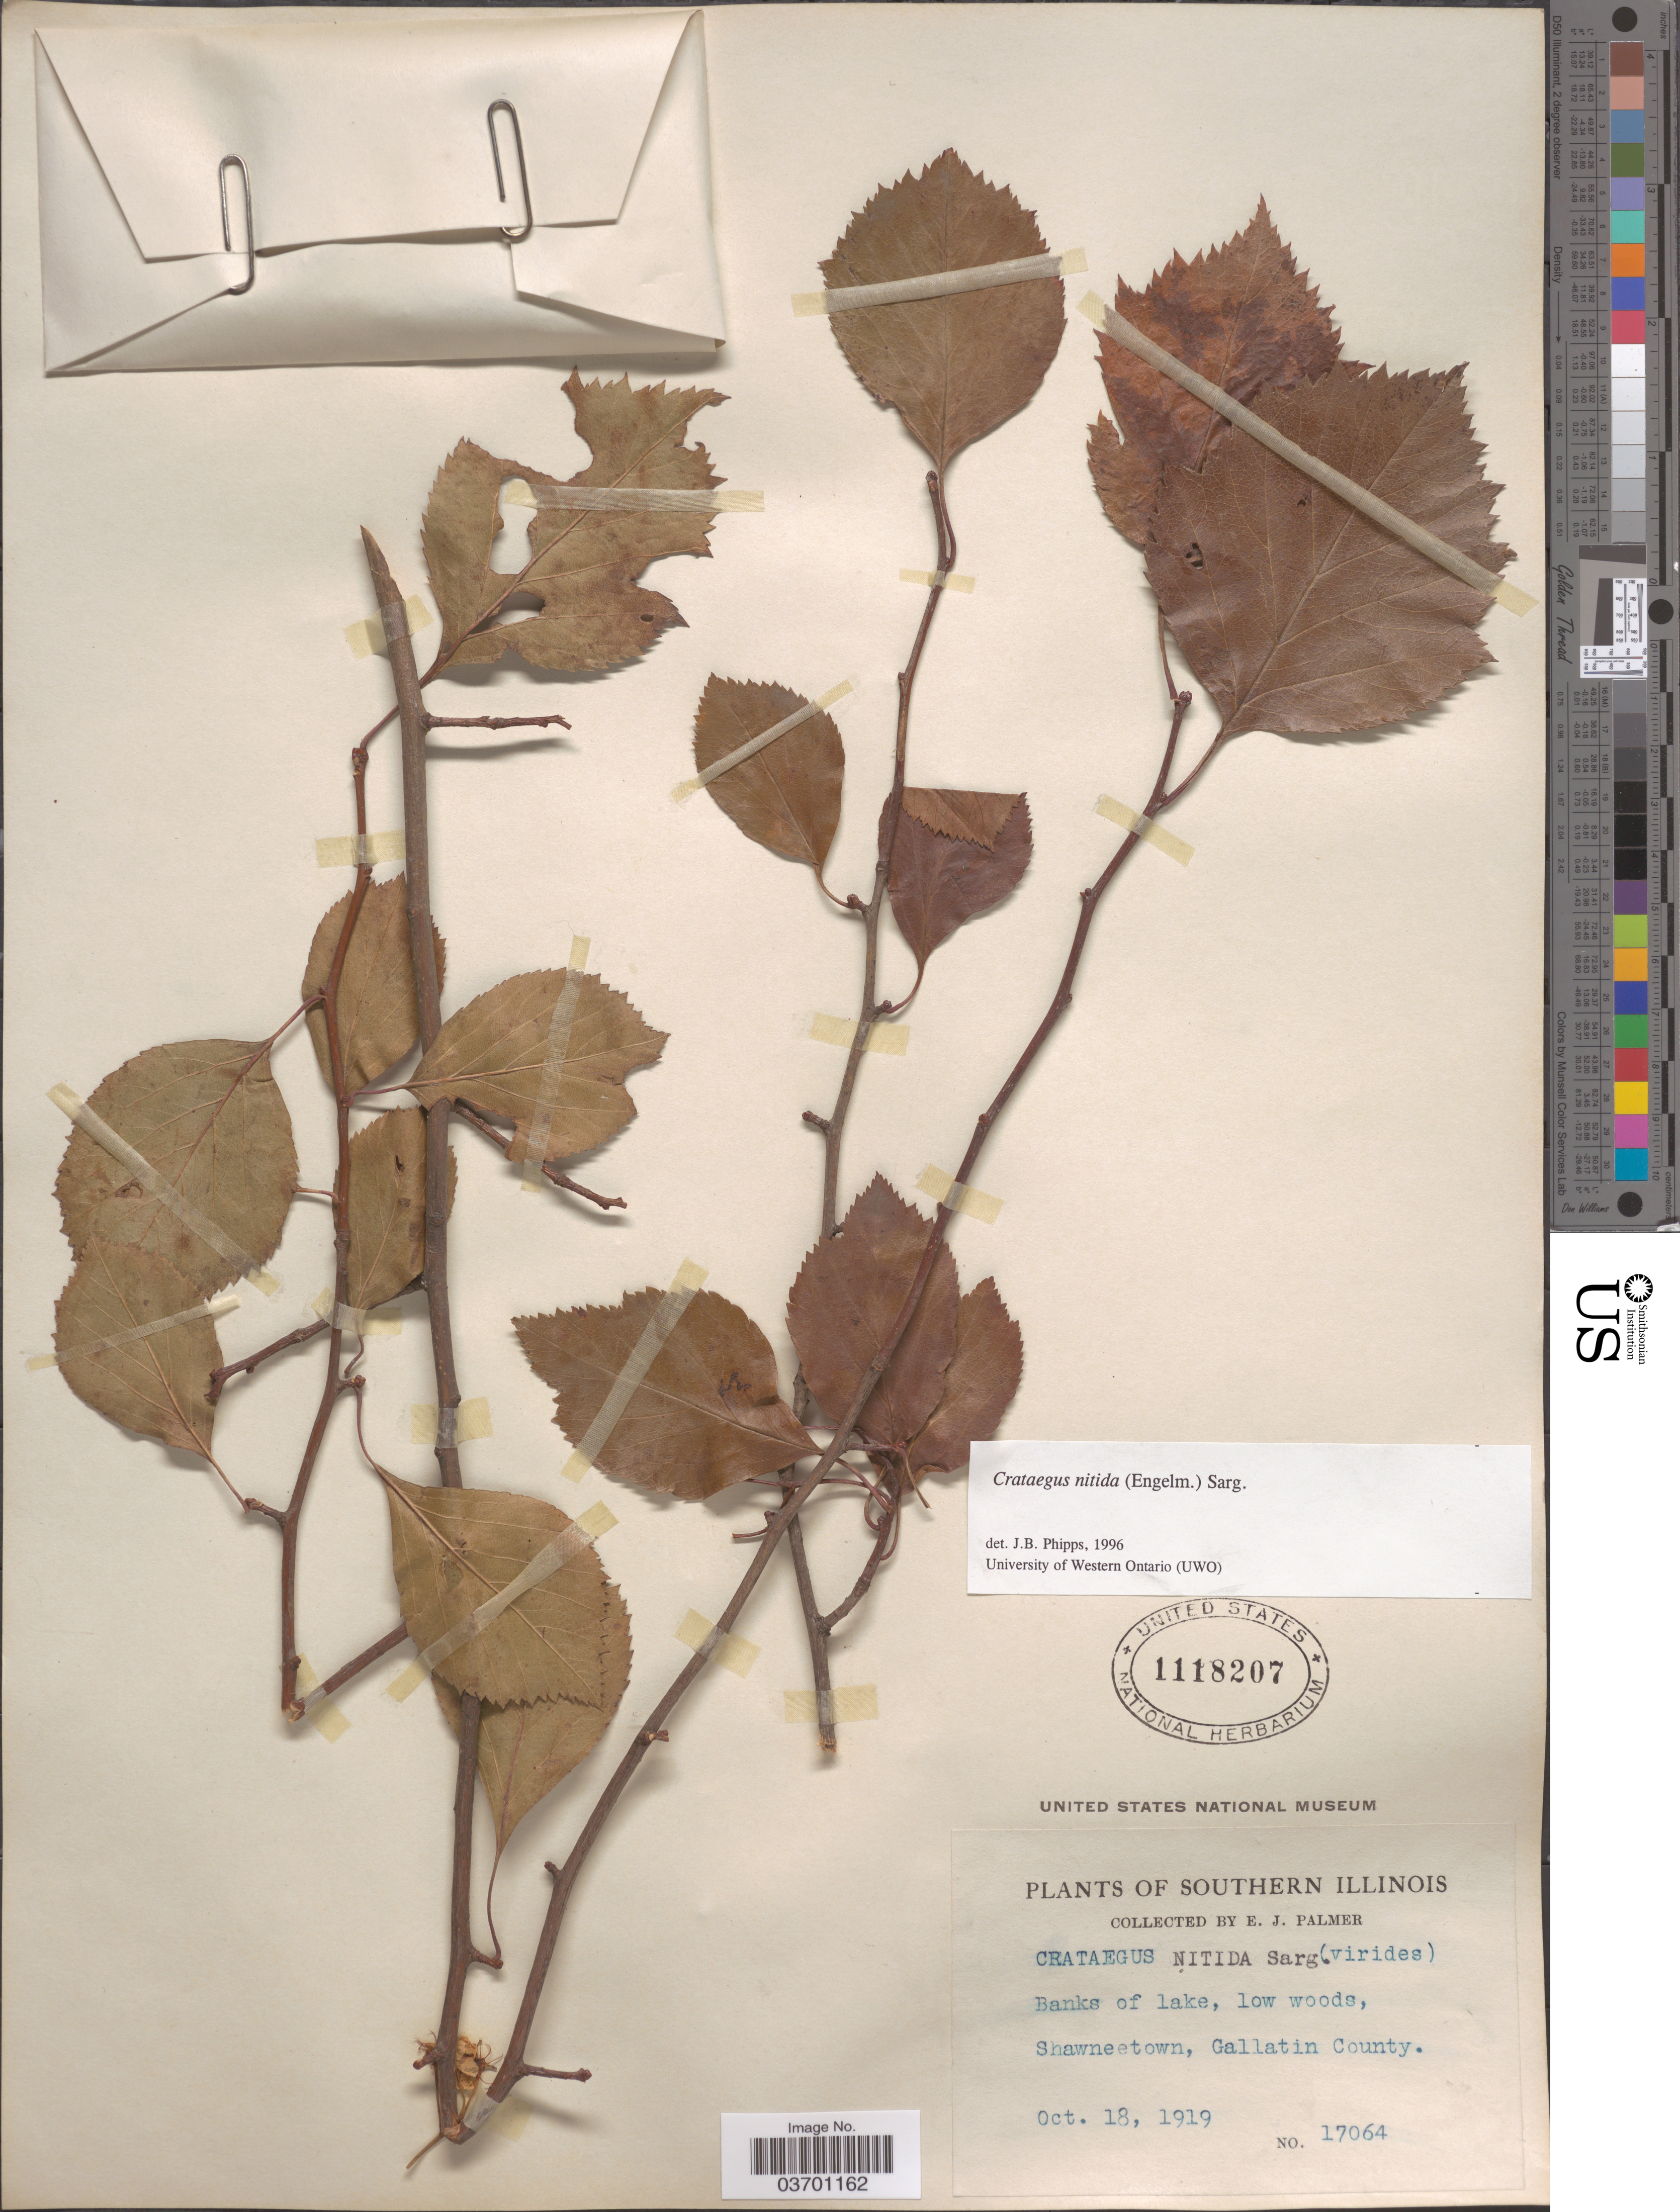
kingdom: Plantae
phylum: Tracheophyta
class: Magnoliopsida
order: Rosales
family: Rosaceae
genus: Crataegus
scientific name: Crataegus nitida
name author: (Engelm. ex Britton & N.E. Br.) Sarg.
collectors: E. J. Palmer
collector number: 17064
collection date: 1919-10-18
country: United States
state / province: Illinois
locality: Southern Illinois. Shawneetown, Gallatin County.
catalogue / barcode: US 1118207